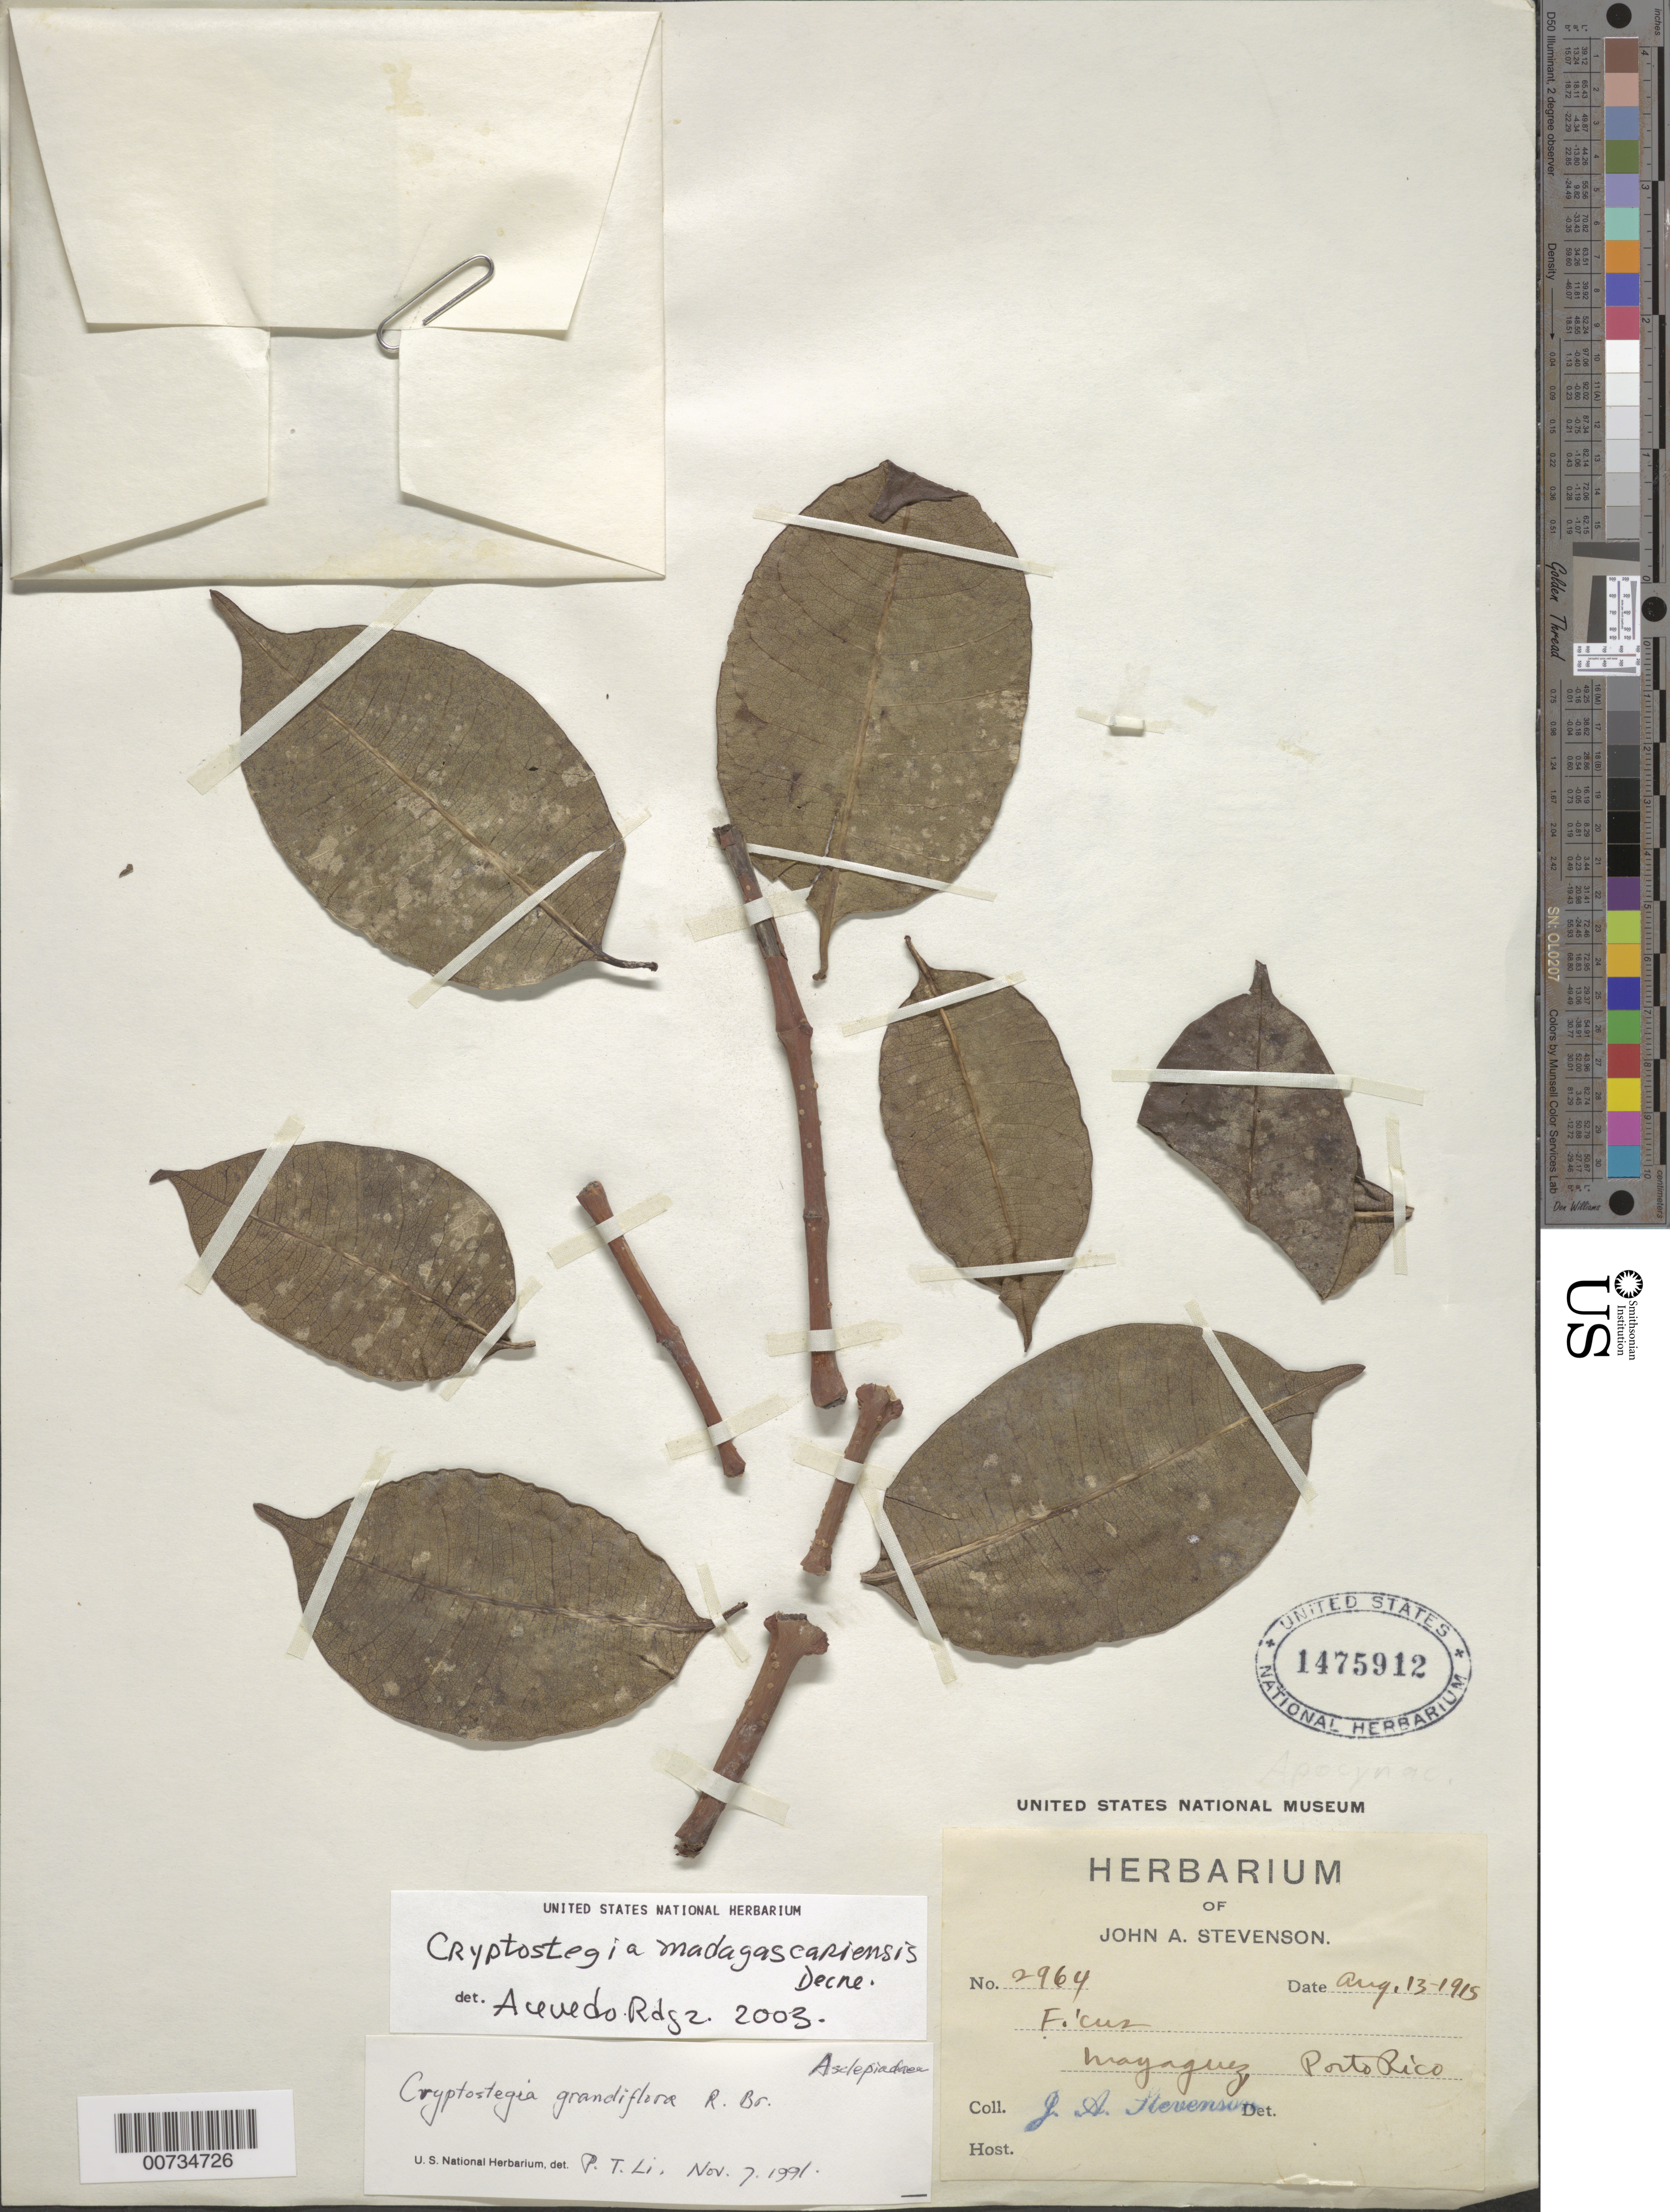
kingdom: Plantae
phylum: Tracheophyta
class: Magnoliopsida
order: Gentianales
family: Apocynaceae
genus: Cryptostegia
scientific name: Cryptostegia madagascariensis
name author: Bojer ex Decne.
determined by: Acevedo-Rodríguez, P., (BOT), Smithsonian Institution - National Museum of Natural History (UNITED STATES)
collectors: J. Stevenson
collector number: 2964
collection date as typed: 13 Aug 1915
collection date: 1915-08-13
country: Puerto Rico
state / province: Mayagüez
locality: Mayaguez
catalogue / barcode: US 1475912